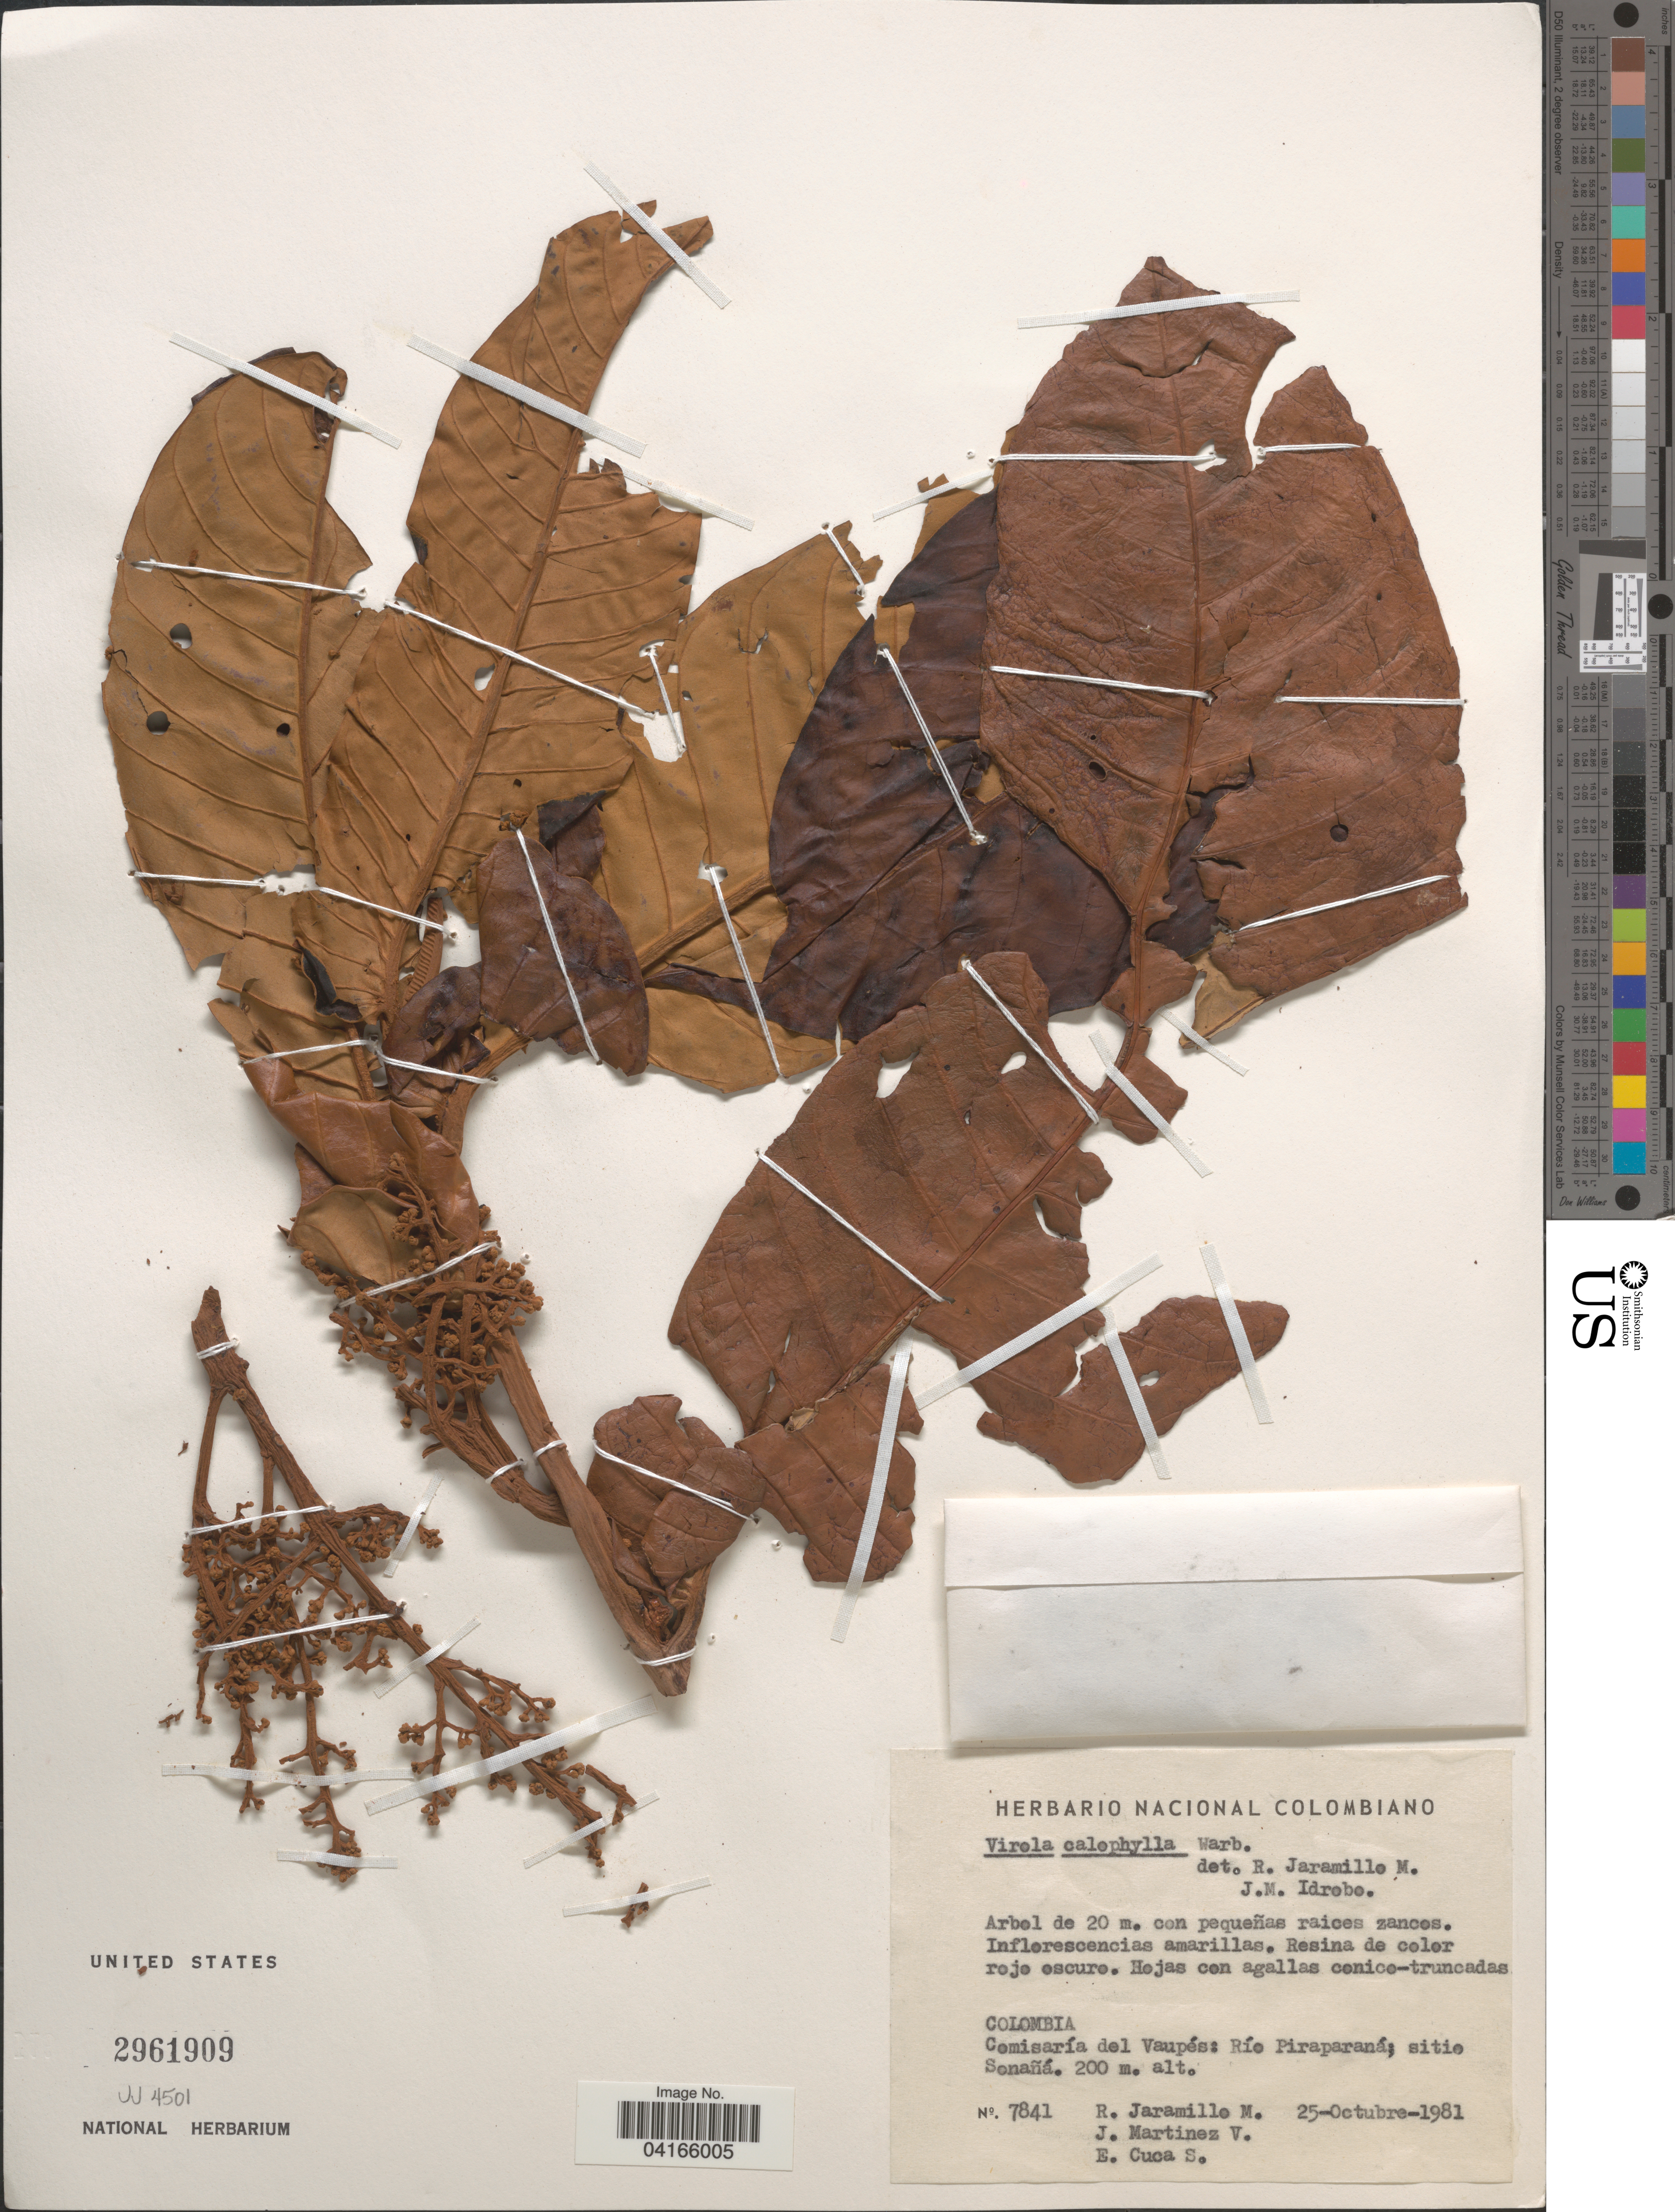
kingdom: Plantae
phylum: Tracheophyta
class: Magnoliopsida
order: Magnoliales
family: Myristicaceae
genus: Virola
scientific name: Virola calophylla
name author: (Spruce) Warb.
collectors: R. Jaramillo M., J. Martinez & E. Cuca S.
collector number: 7841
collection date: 1981-10-25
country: Colombia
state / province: Vaupés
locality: Comisaría del Vaupés: Río Piraparaná; sitio Sonañá.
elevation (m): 200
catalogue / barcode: US 2961909